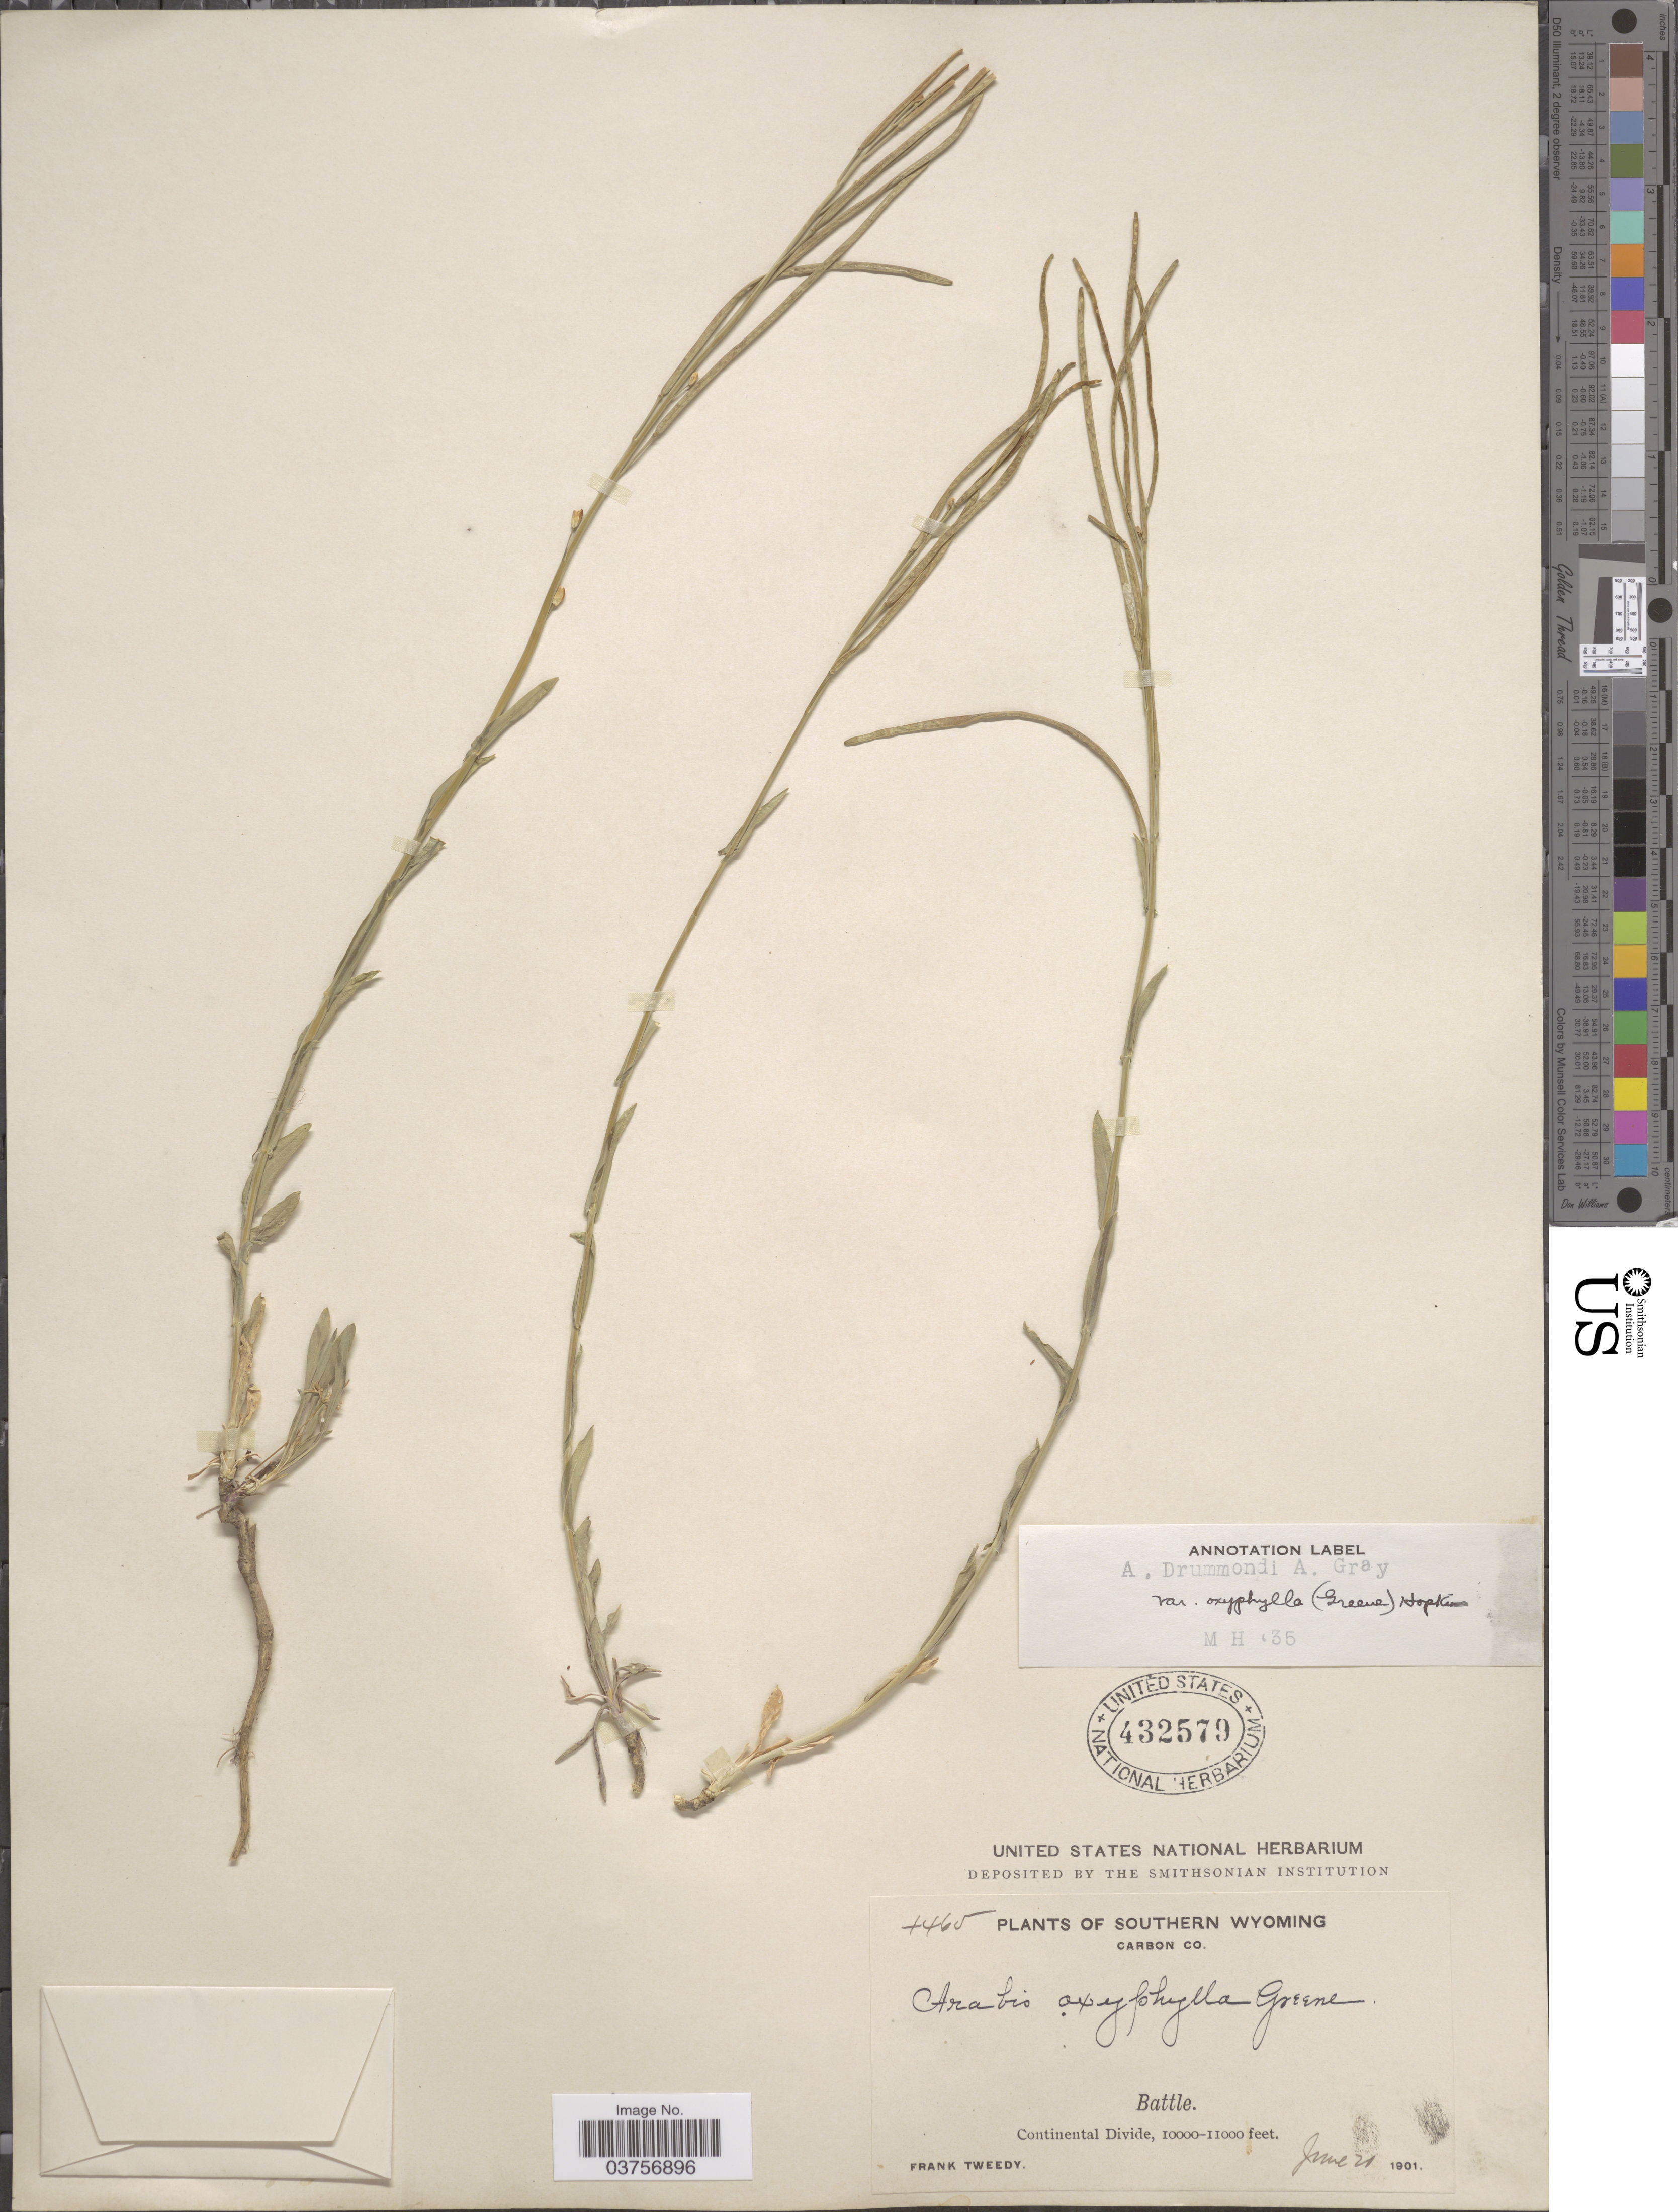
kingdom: Plantae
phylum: Tracheophyta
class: Magnoliopsida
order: Brassicales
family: Brassicaceae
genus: Arabis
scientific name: Arabis drummondii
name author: A. Gray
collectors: F. Tweedy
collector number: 4465*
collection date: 1901-06-21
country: United States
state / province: Wyoming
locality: Southern Wyoming. Carbon Co. Battle. Continental Divide.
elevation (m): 3048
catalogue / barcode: US 432579